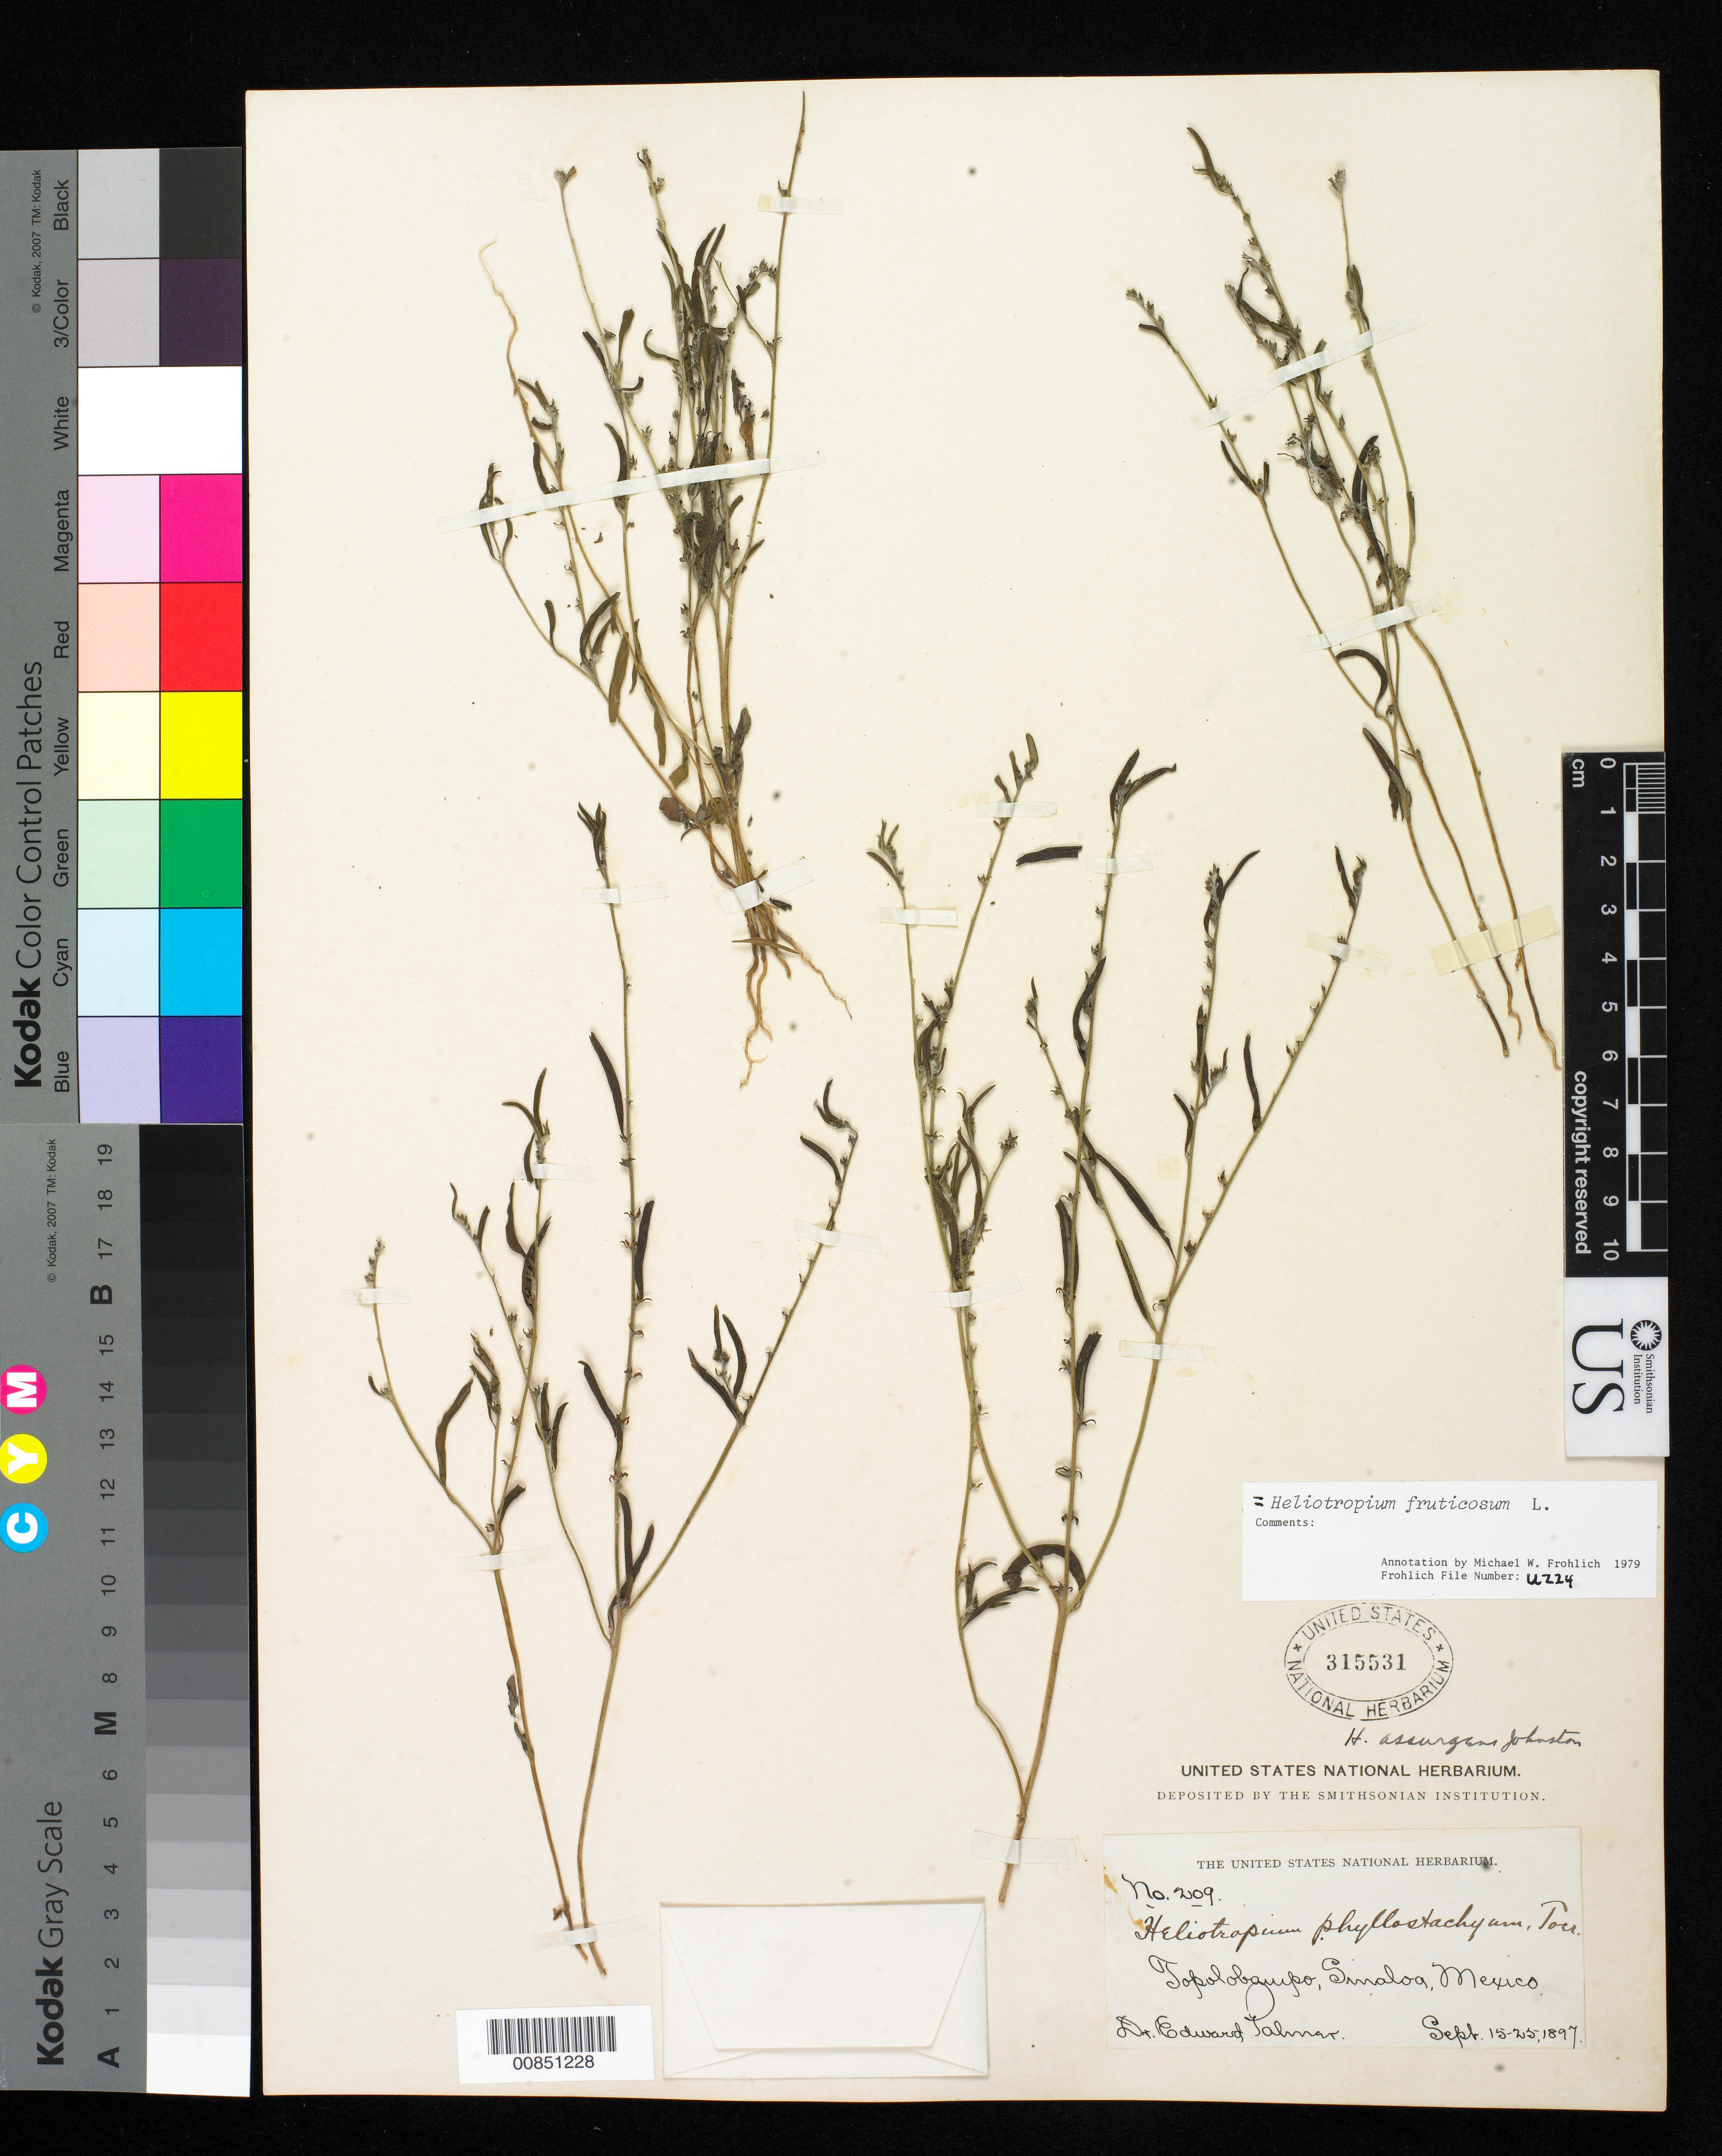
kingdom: Plantae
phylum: Tracheophyta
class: Magnoliopsida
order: Boraginales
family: Heliotropiaceae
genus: Euploca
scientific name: Euploca fruticosa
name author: (L.) J.I.M. Melo & Semir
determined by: Feuillet, C.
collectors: E. Palmer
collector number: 209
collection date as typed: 15 Sep 1897 to 25 Sep 1897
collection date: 1897-09-15/1897-09-25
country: Mexico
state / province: Sinaloa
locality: Topolobampo, Sinaloa.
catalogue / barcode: US 315531